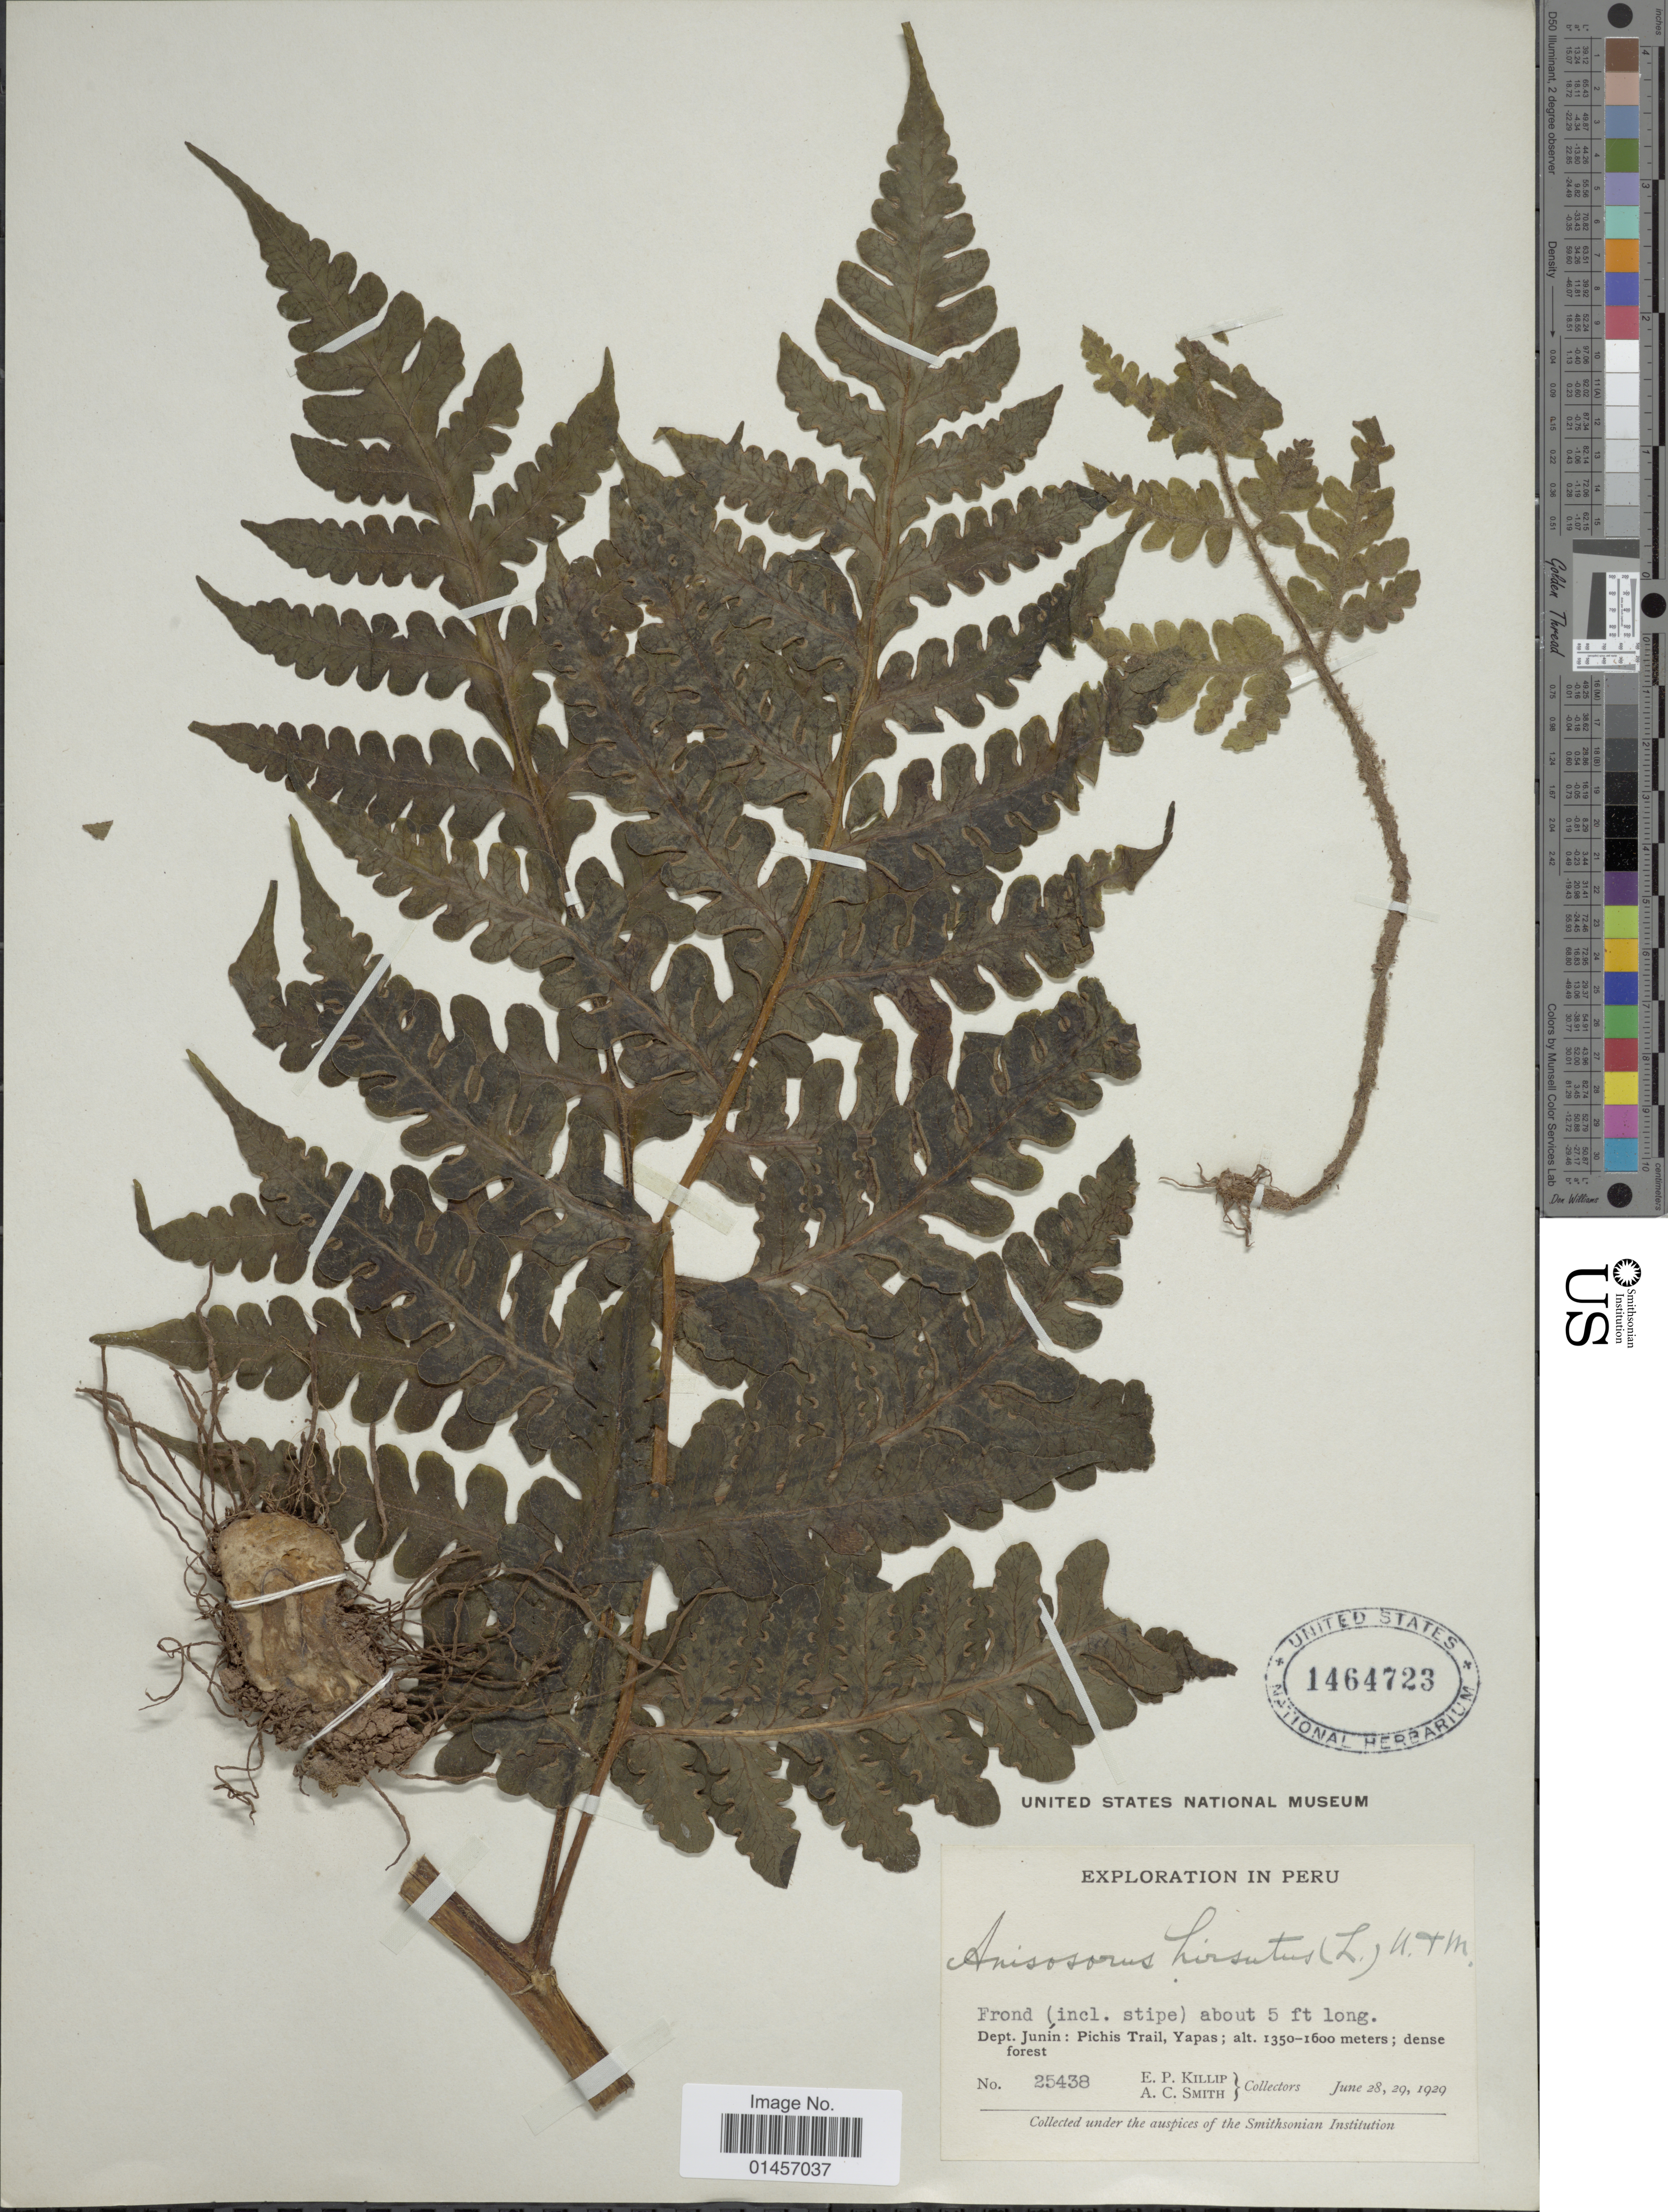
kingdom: Plantae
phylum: Tracheophyta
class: Polypodiopsida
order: Polypodiales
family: Lonchitidaceae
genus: Lonchitis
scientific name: Lonchitis hirsuta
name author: L.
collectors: E. P. Killip & A. C. Smith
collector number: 25438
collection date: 1929-06-28/1929-06-29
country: Peru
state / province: Junín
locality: Peru, Dept. Junin : Piches Trail, Tapas.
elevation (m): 1350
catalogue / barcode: US 1464723